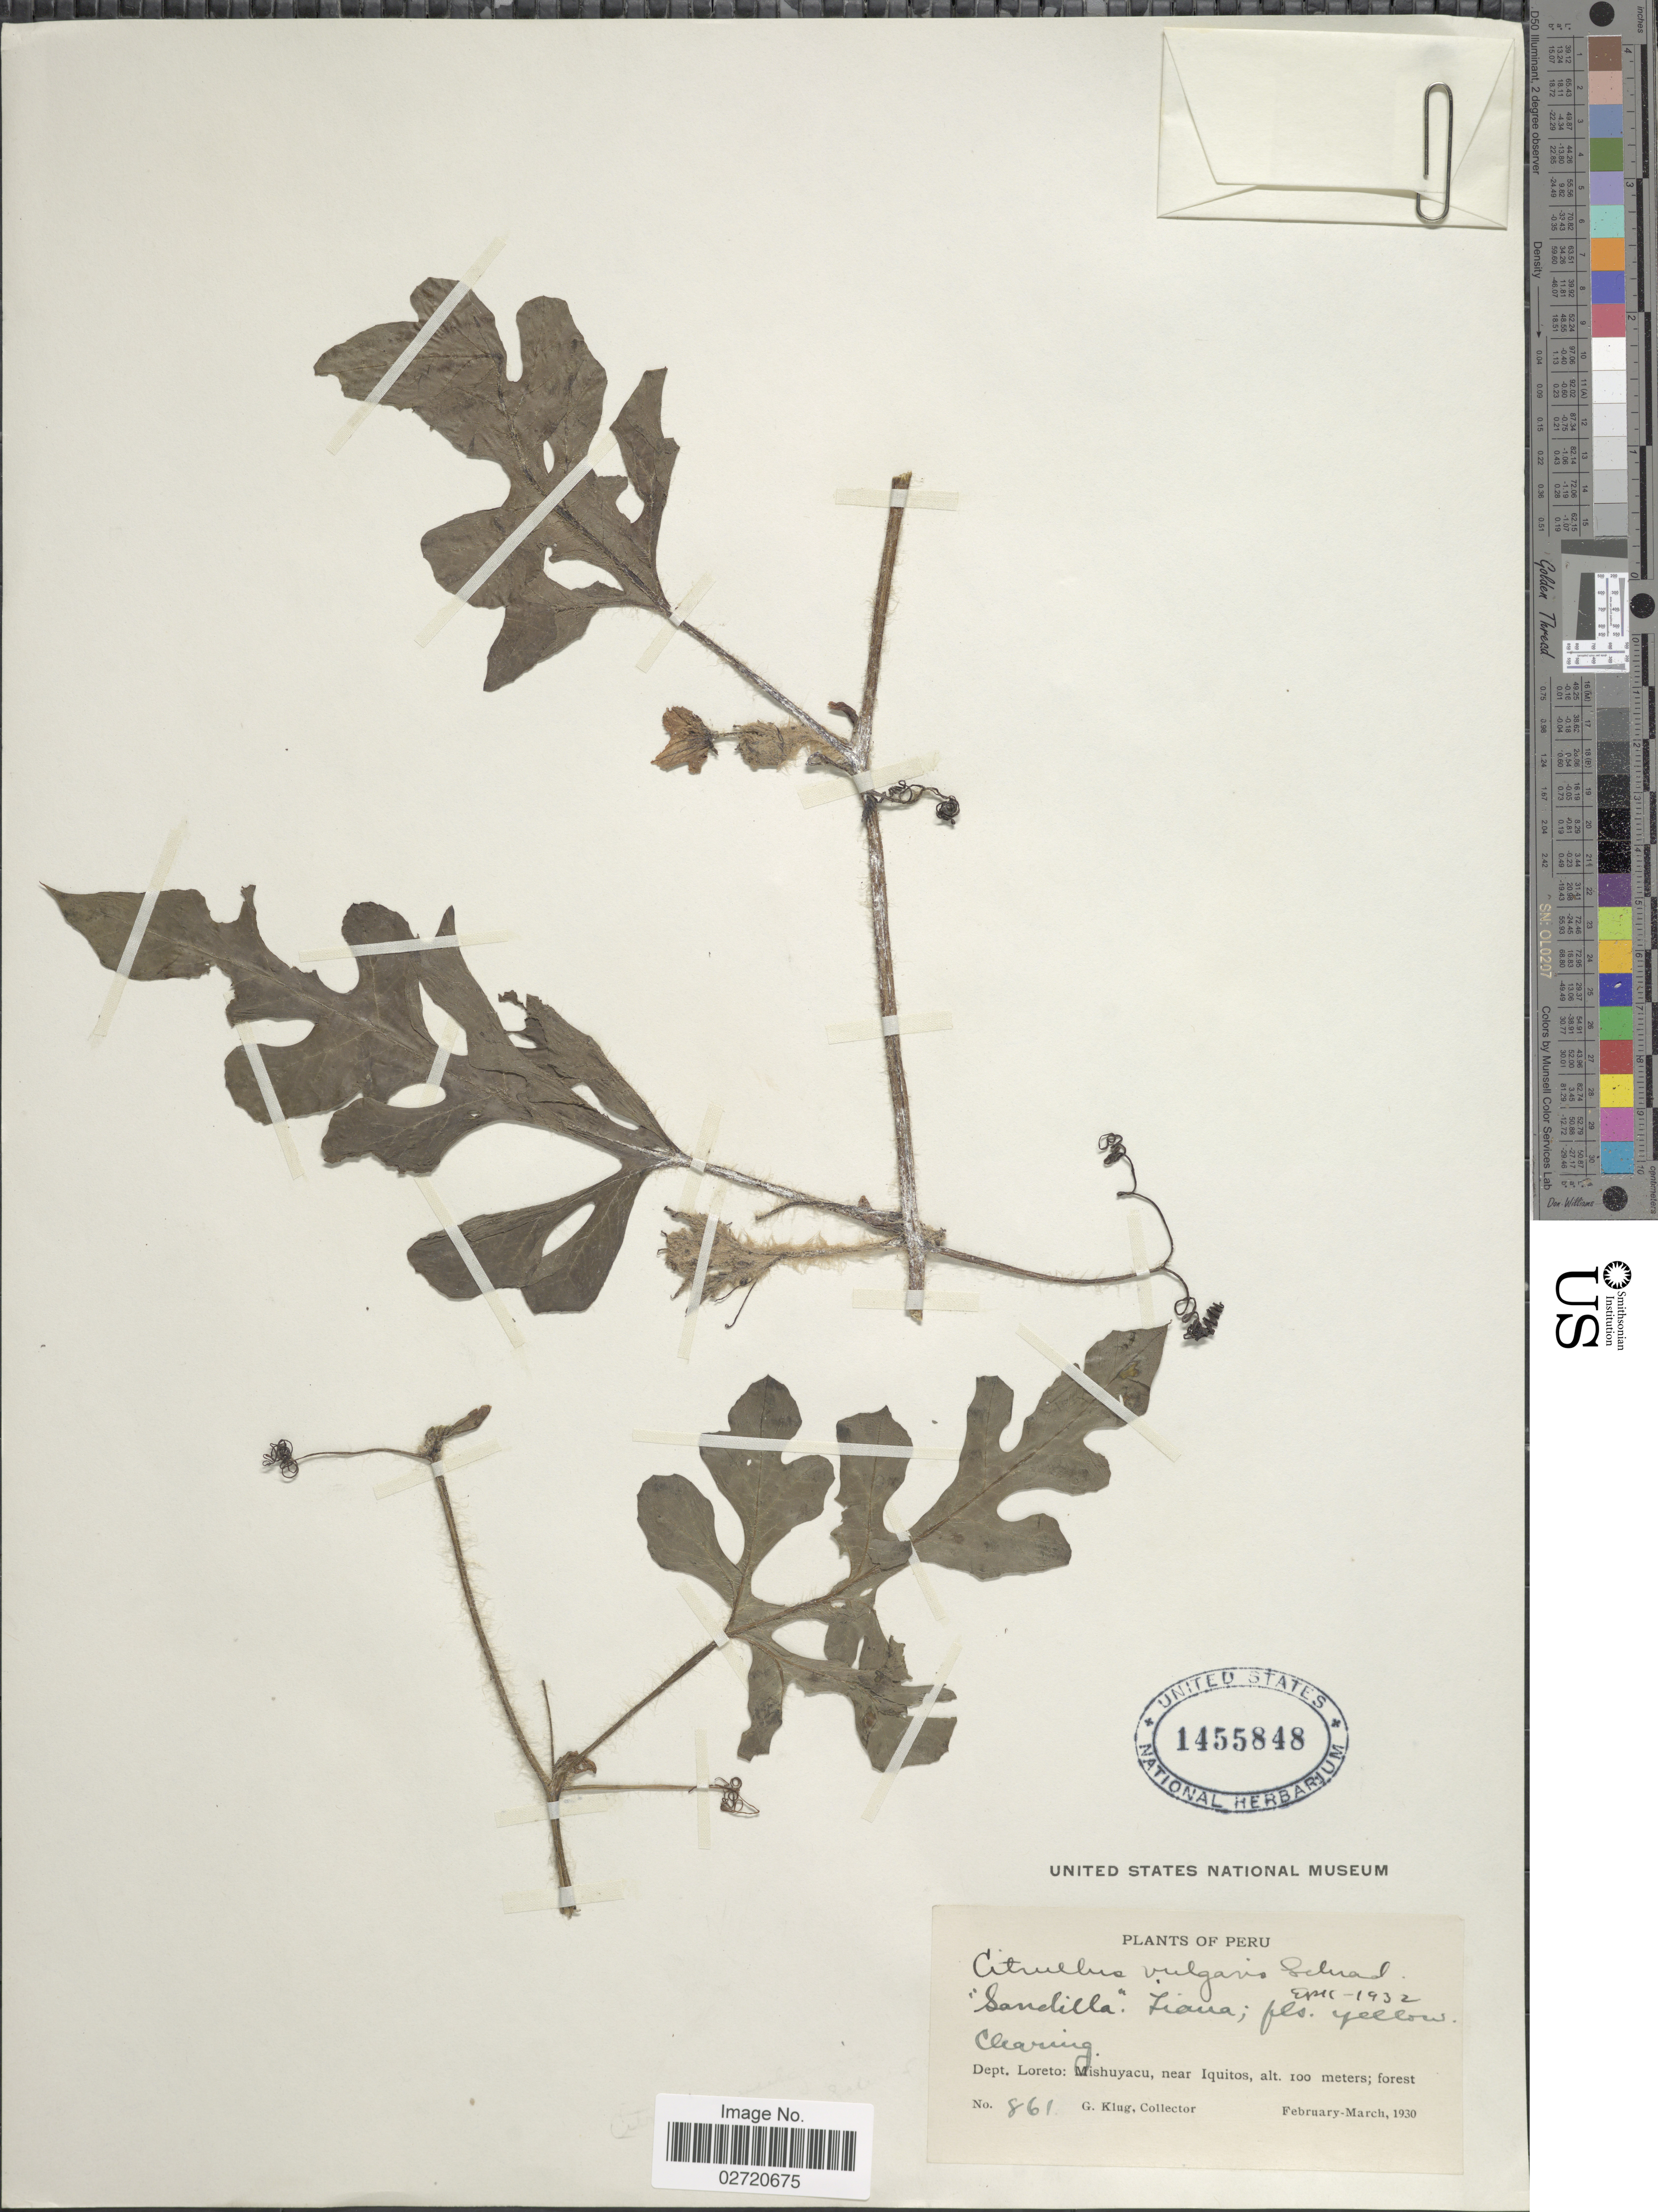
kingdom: Plantae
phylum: Tracheophyta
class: Magnoliopsida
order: Cucurbitales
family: Cucurbitaceae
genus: Citrullus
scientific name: Citrullus lanatus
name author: (Thunb.) Matsum. & Nakai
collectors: G. Klug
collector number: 861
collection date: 1930-02/1930-03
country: Peru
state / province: Loreto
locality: Dept. Loreto: Mishuyacu, near Iquitos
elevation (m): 100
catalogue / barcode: US 1455848